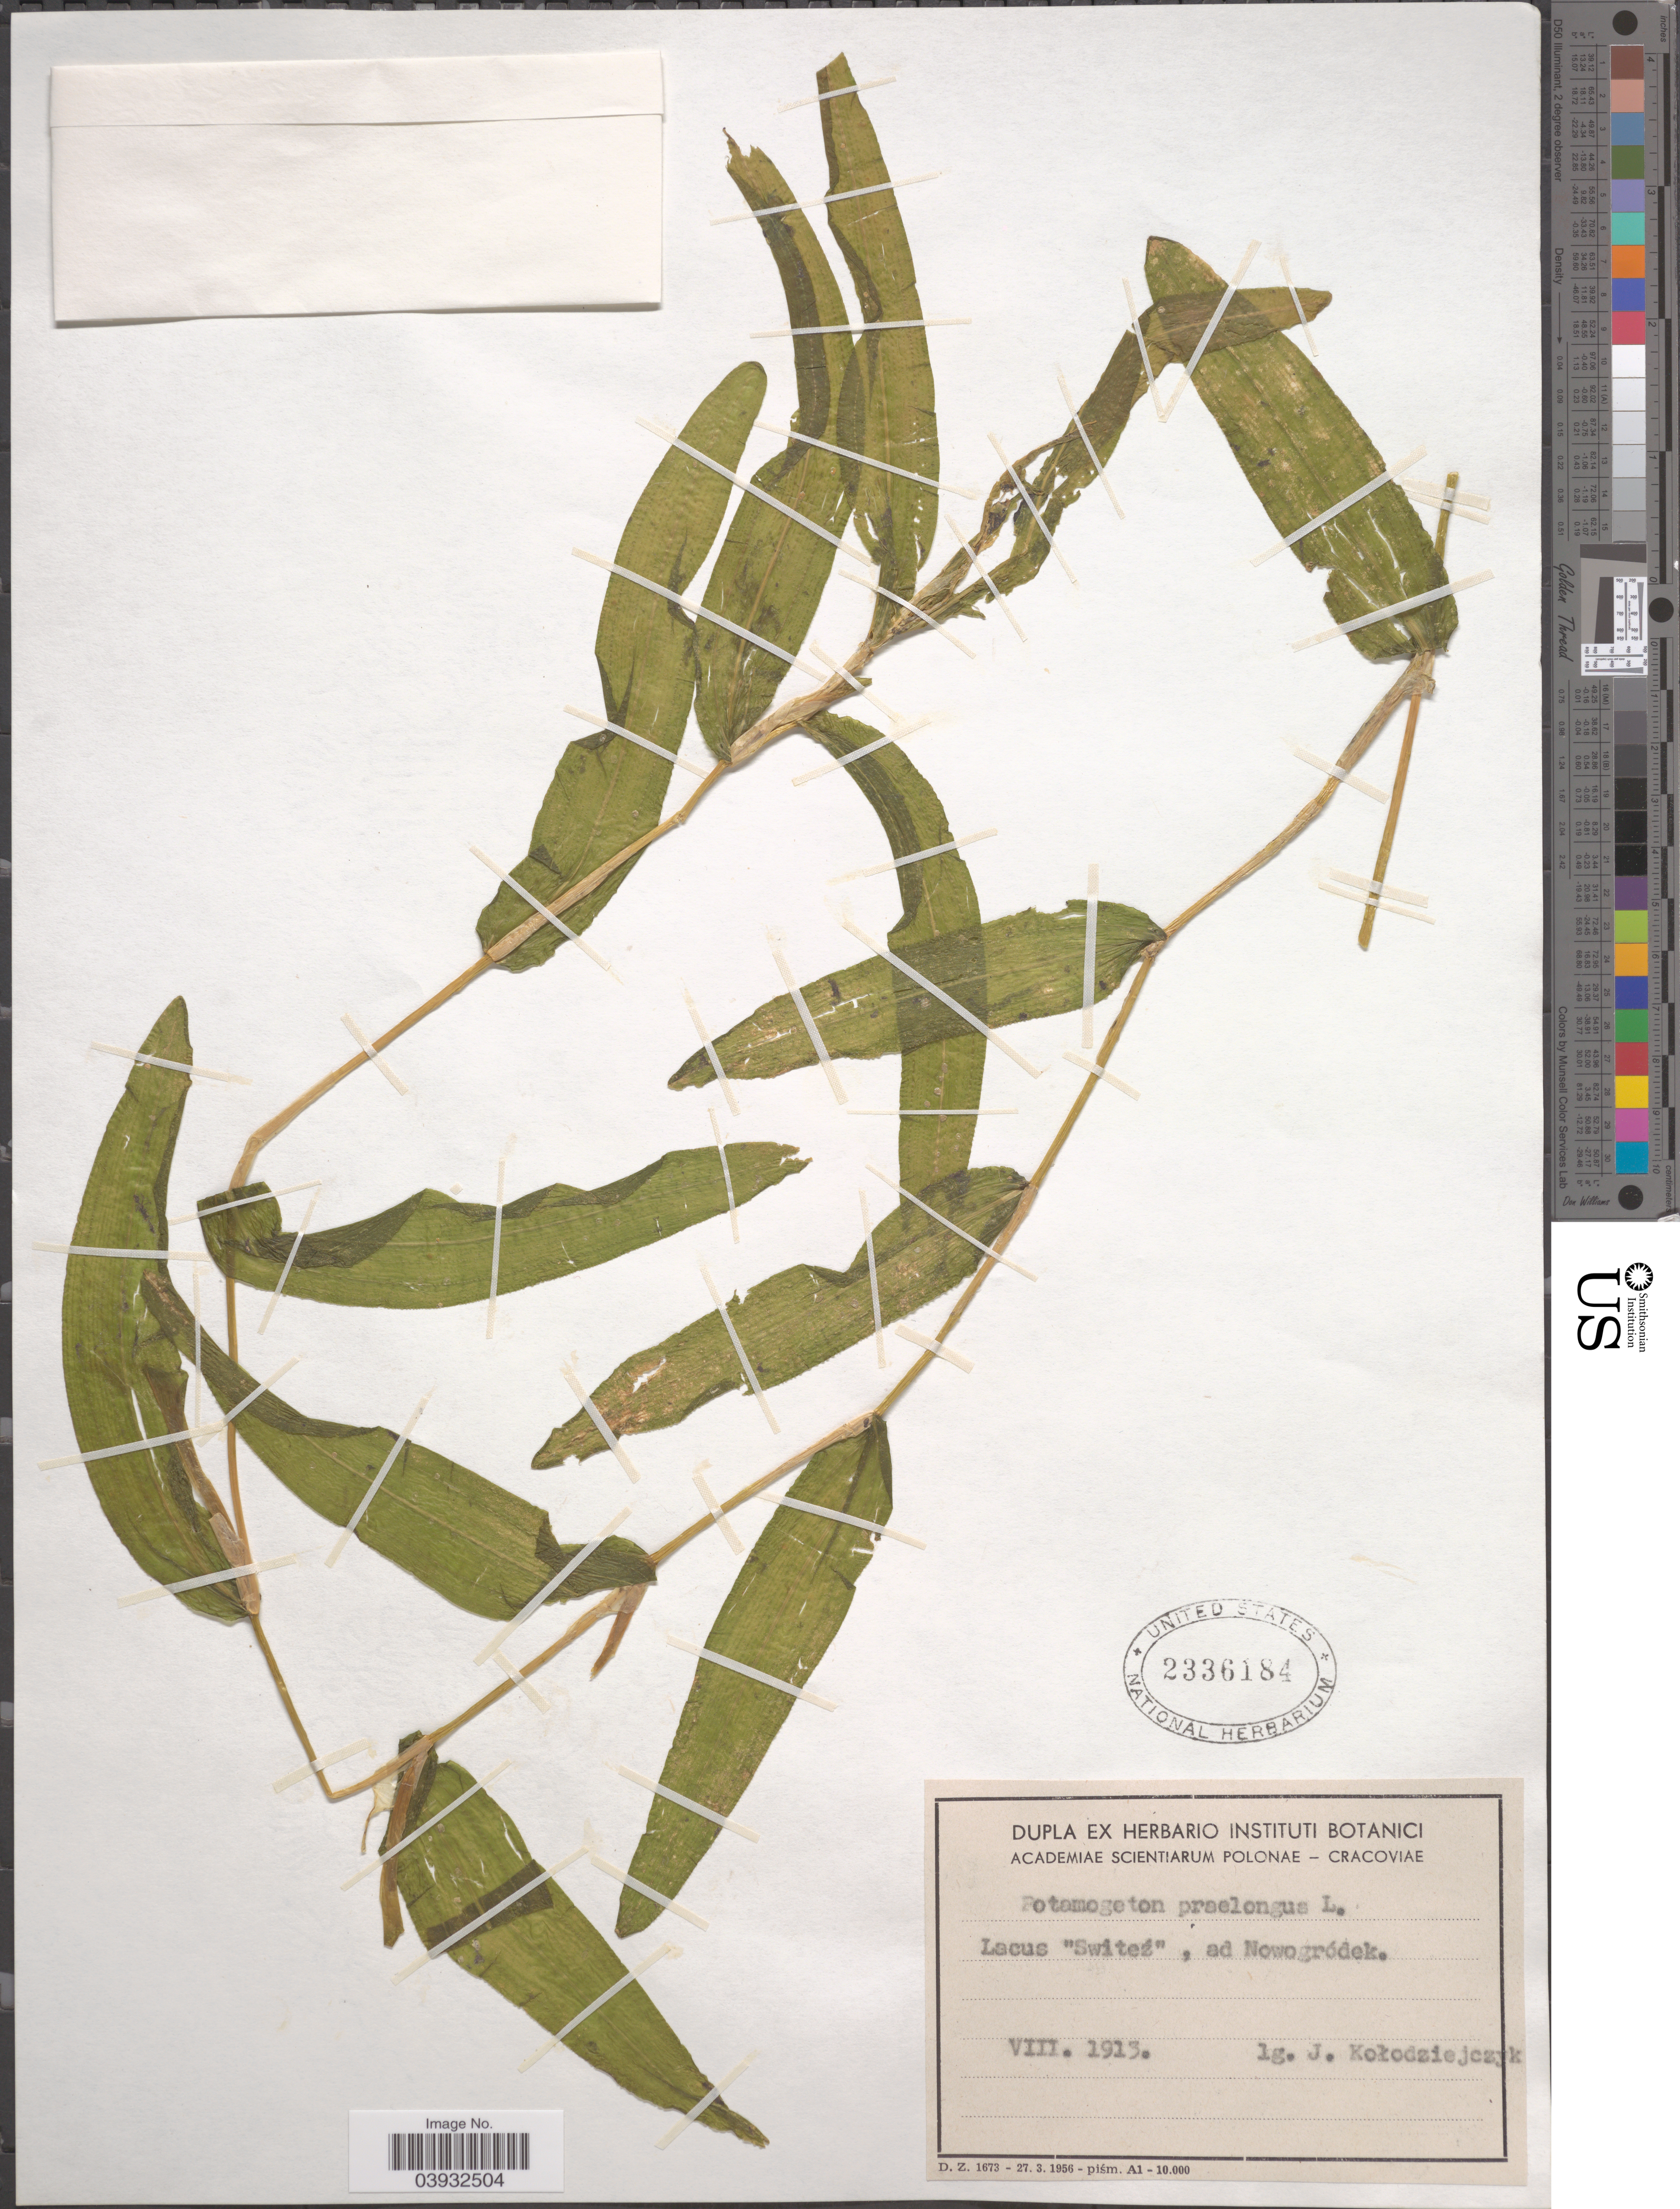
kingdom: Plantae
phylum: Tracheophyta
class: Liliopsida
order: Alismatales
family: Potamogetonaceae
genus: Potamogeton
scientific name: Potamogeton praelongus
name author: Wulfen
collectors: J. Kolodziejczyk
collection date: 1913-08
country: Belarus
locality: Lacus "Switeź", ad Nowogródek.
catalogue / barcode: US 2336184